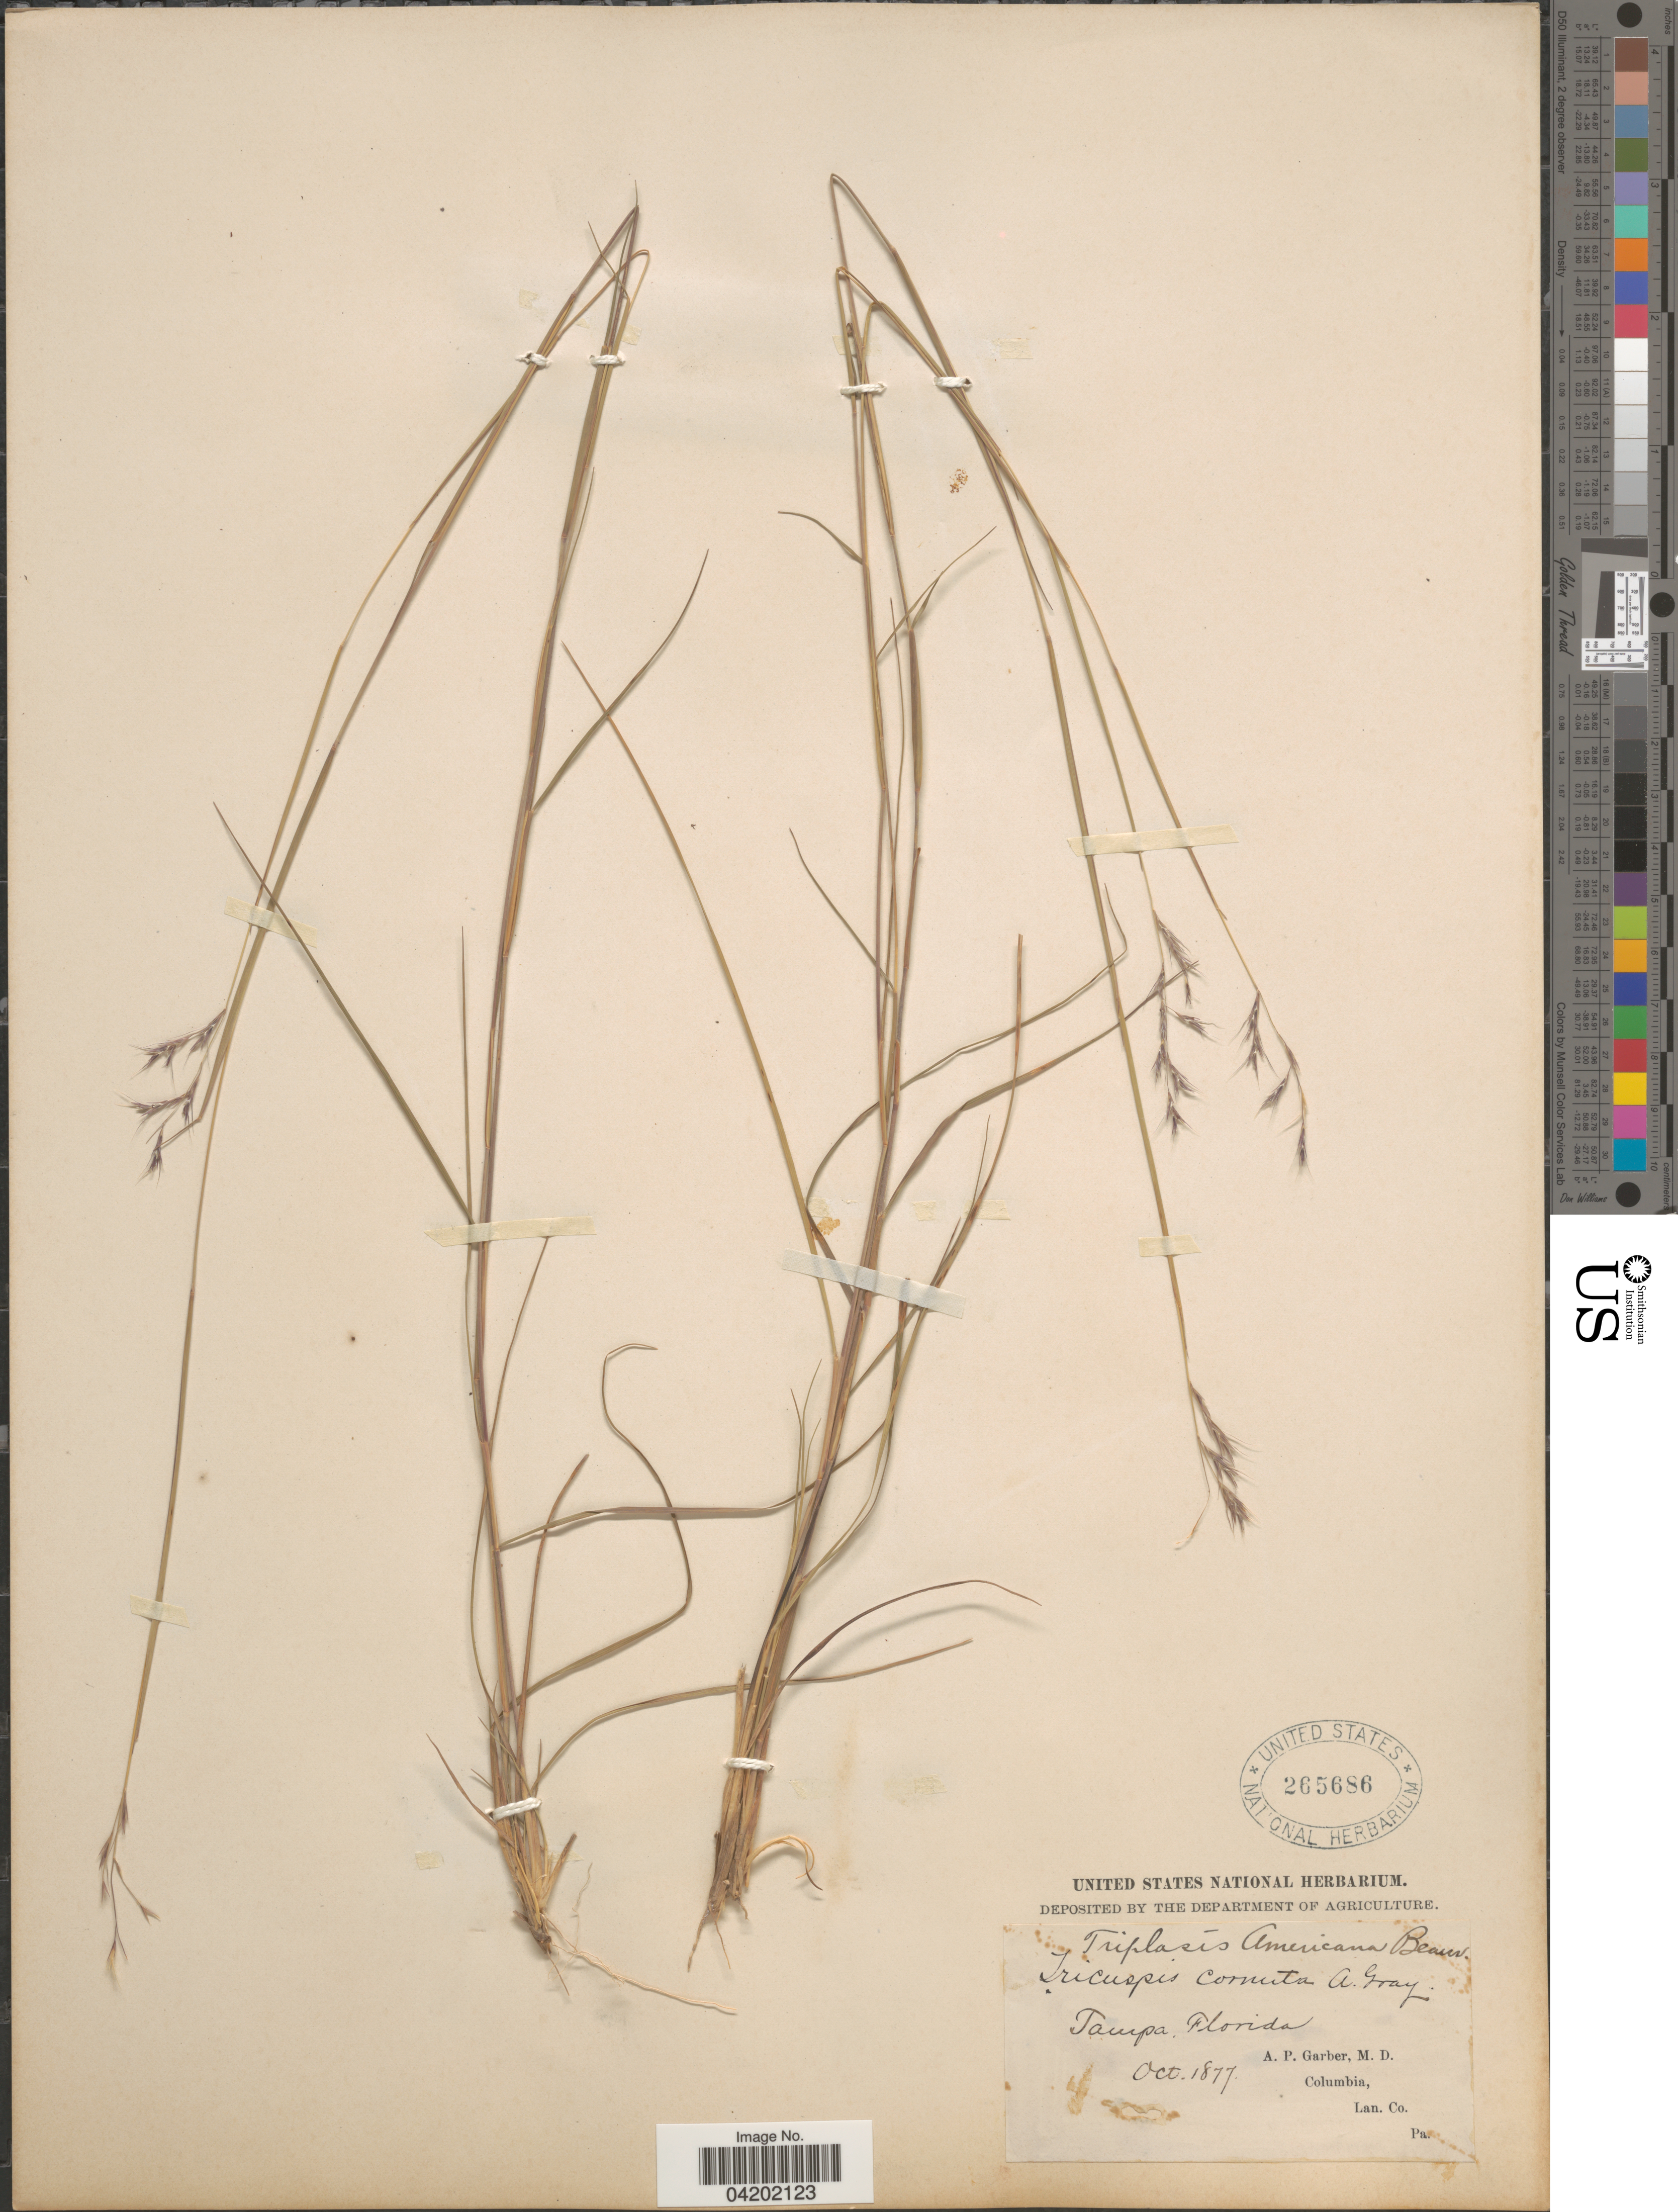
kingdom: Plantae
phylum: Tracheophyta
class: Liliopsida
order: Poales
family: Poaceae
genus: Triplasis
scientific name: Triplasis americana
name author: P. Beauv.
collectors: A. P. Garber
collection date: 1877-10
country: United States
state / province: Florida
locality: Tampa.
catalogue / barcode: US 265686